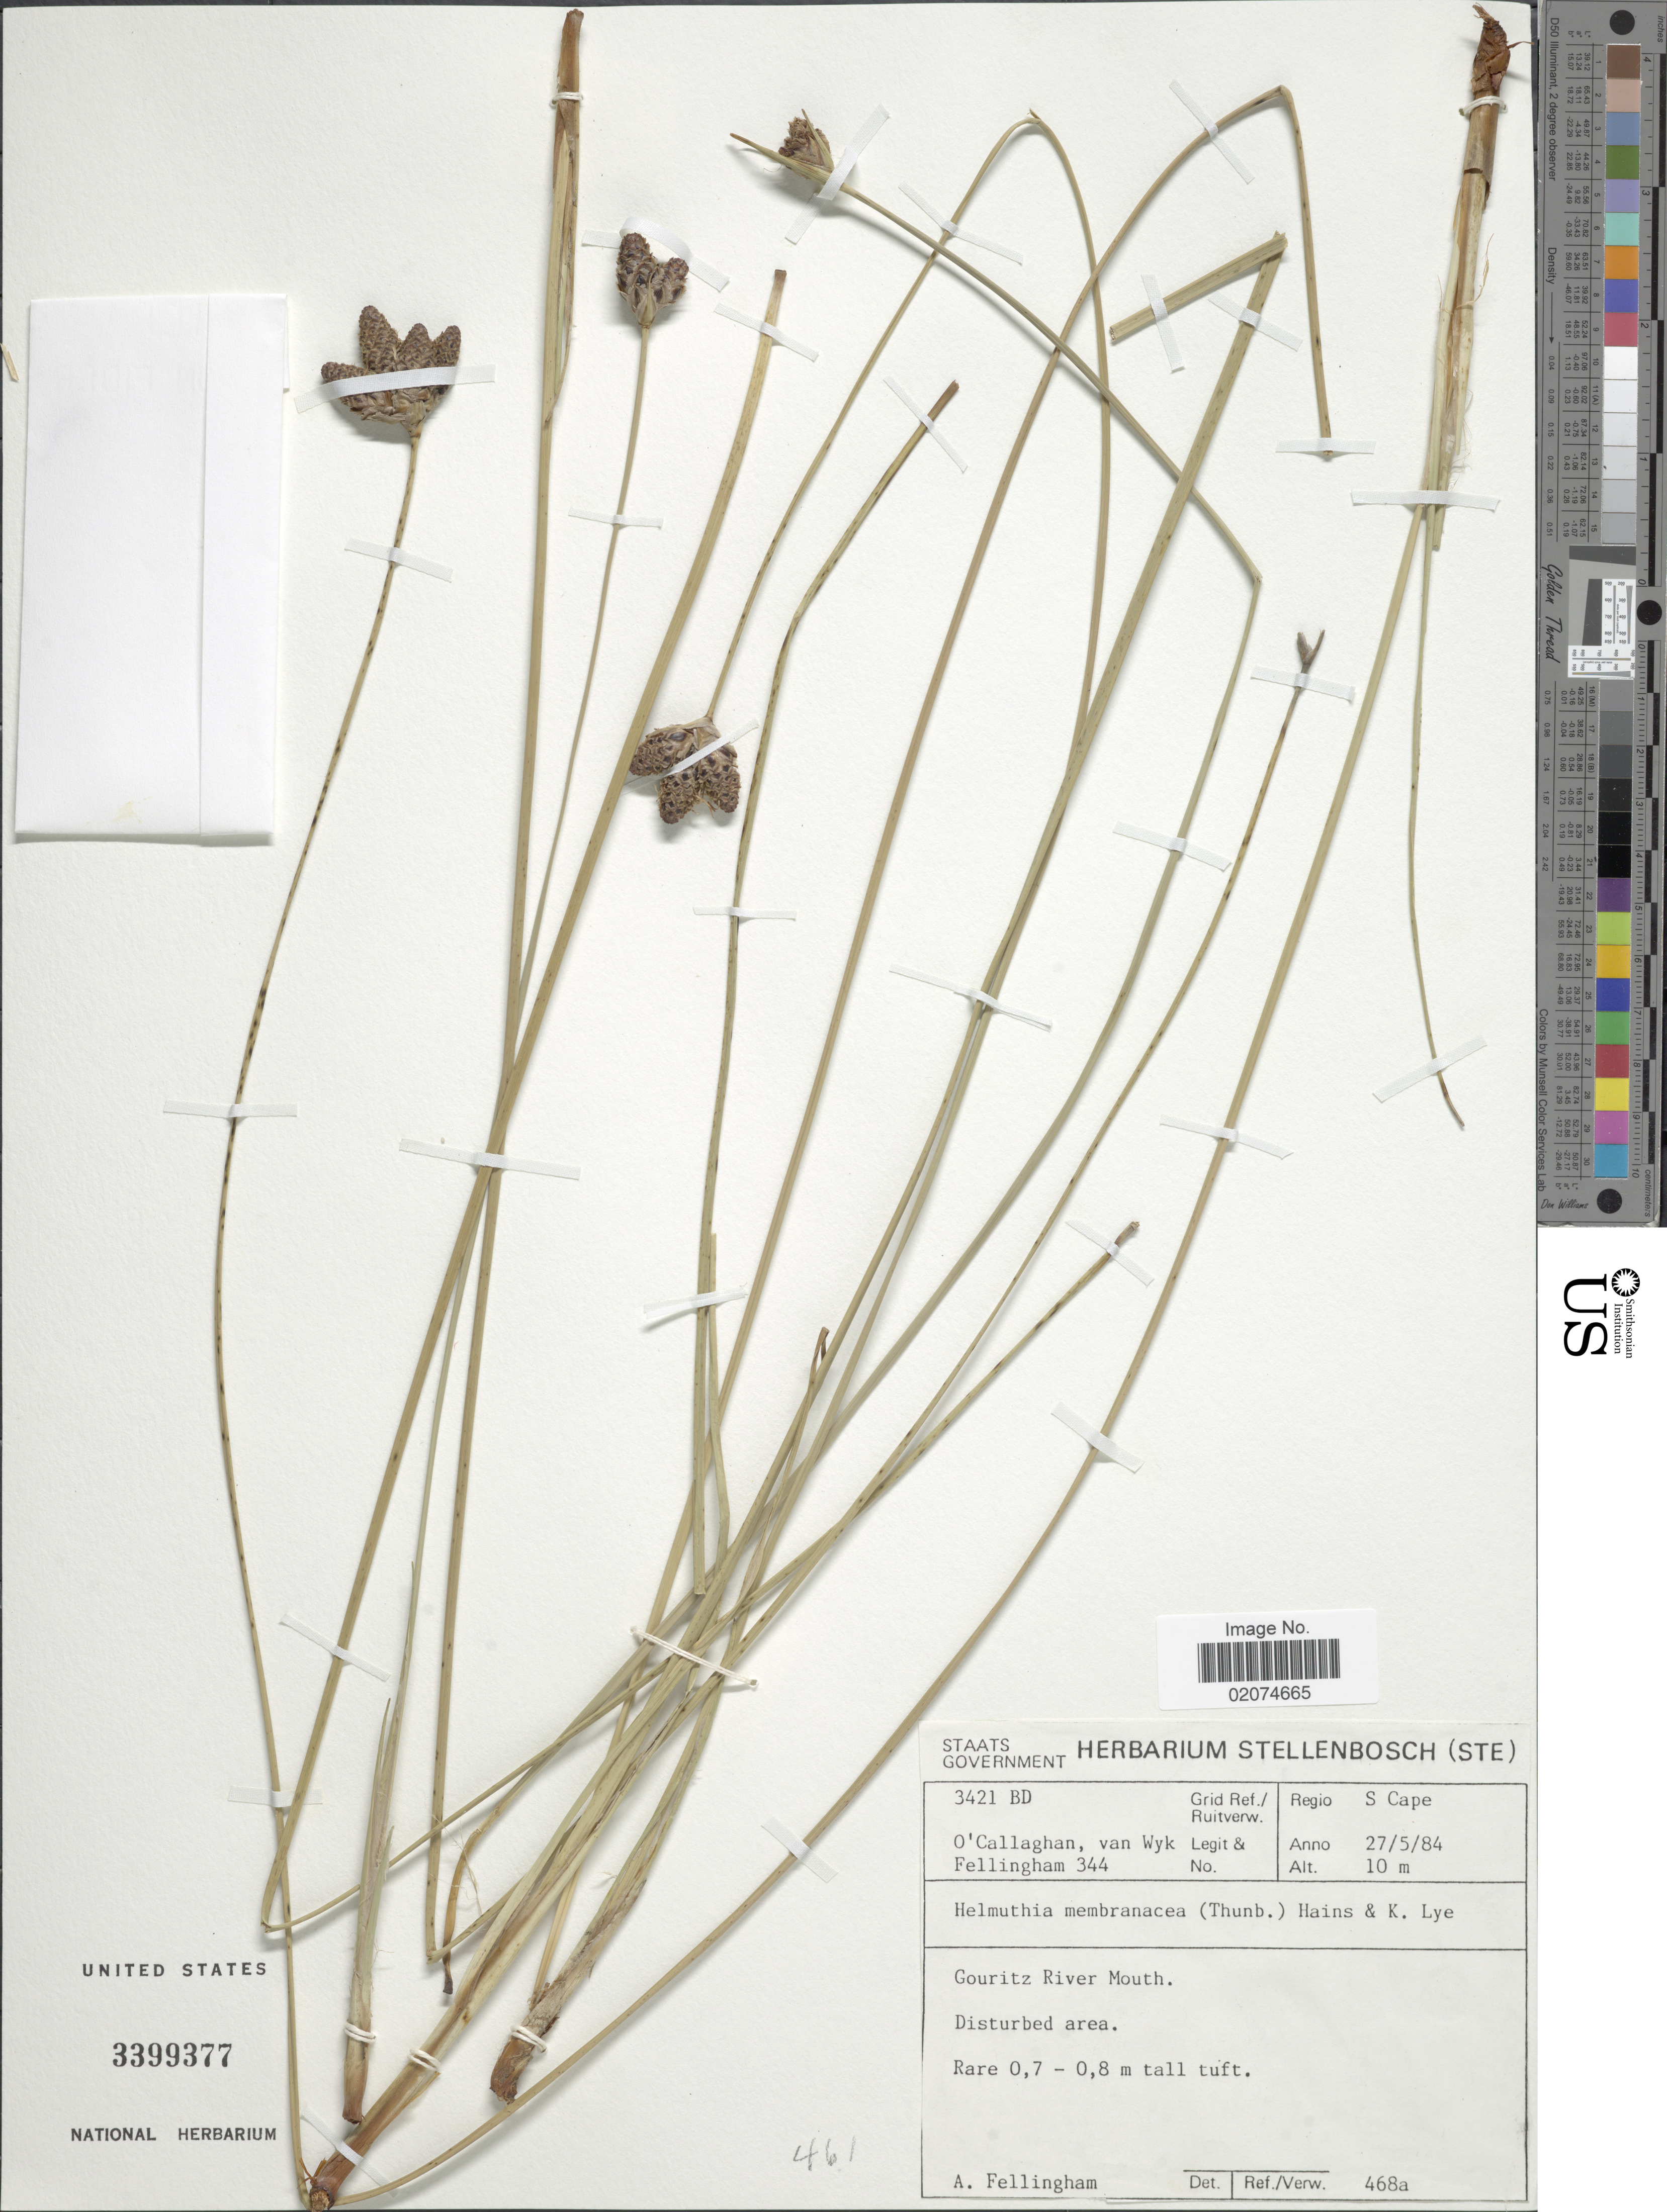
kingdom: Plantae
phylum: Tracheophyta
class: Liliopsida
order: Poales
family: Cyperaceae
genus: Hellmuthia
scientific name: Hellmuthia membranacea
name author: (Thunb.) R.W. Haines &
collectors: O'Callaghan, -. Van Wyk & A. Fellingham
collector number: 344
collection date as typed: Transcribed d/m/y: 27/5/84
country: South Africa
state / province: Western Cape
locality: Regio S Cape. Gouritz River Mouth.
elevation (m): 10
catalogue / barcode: US 3399377